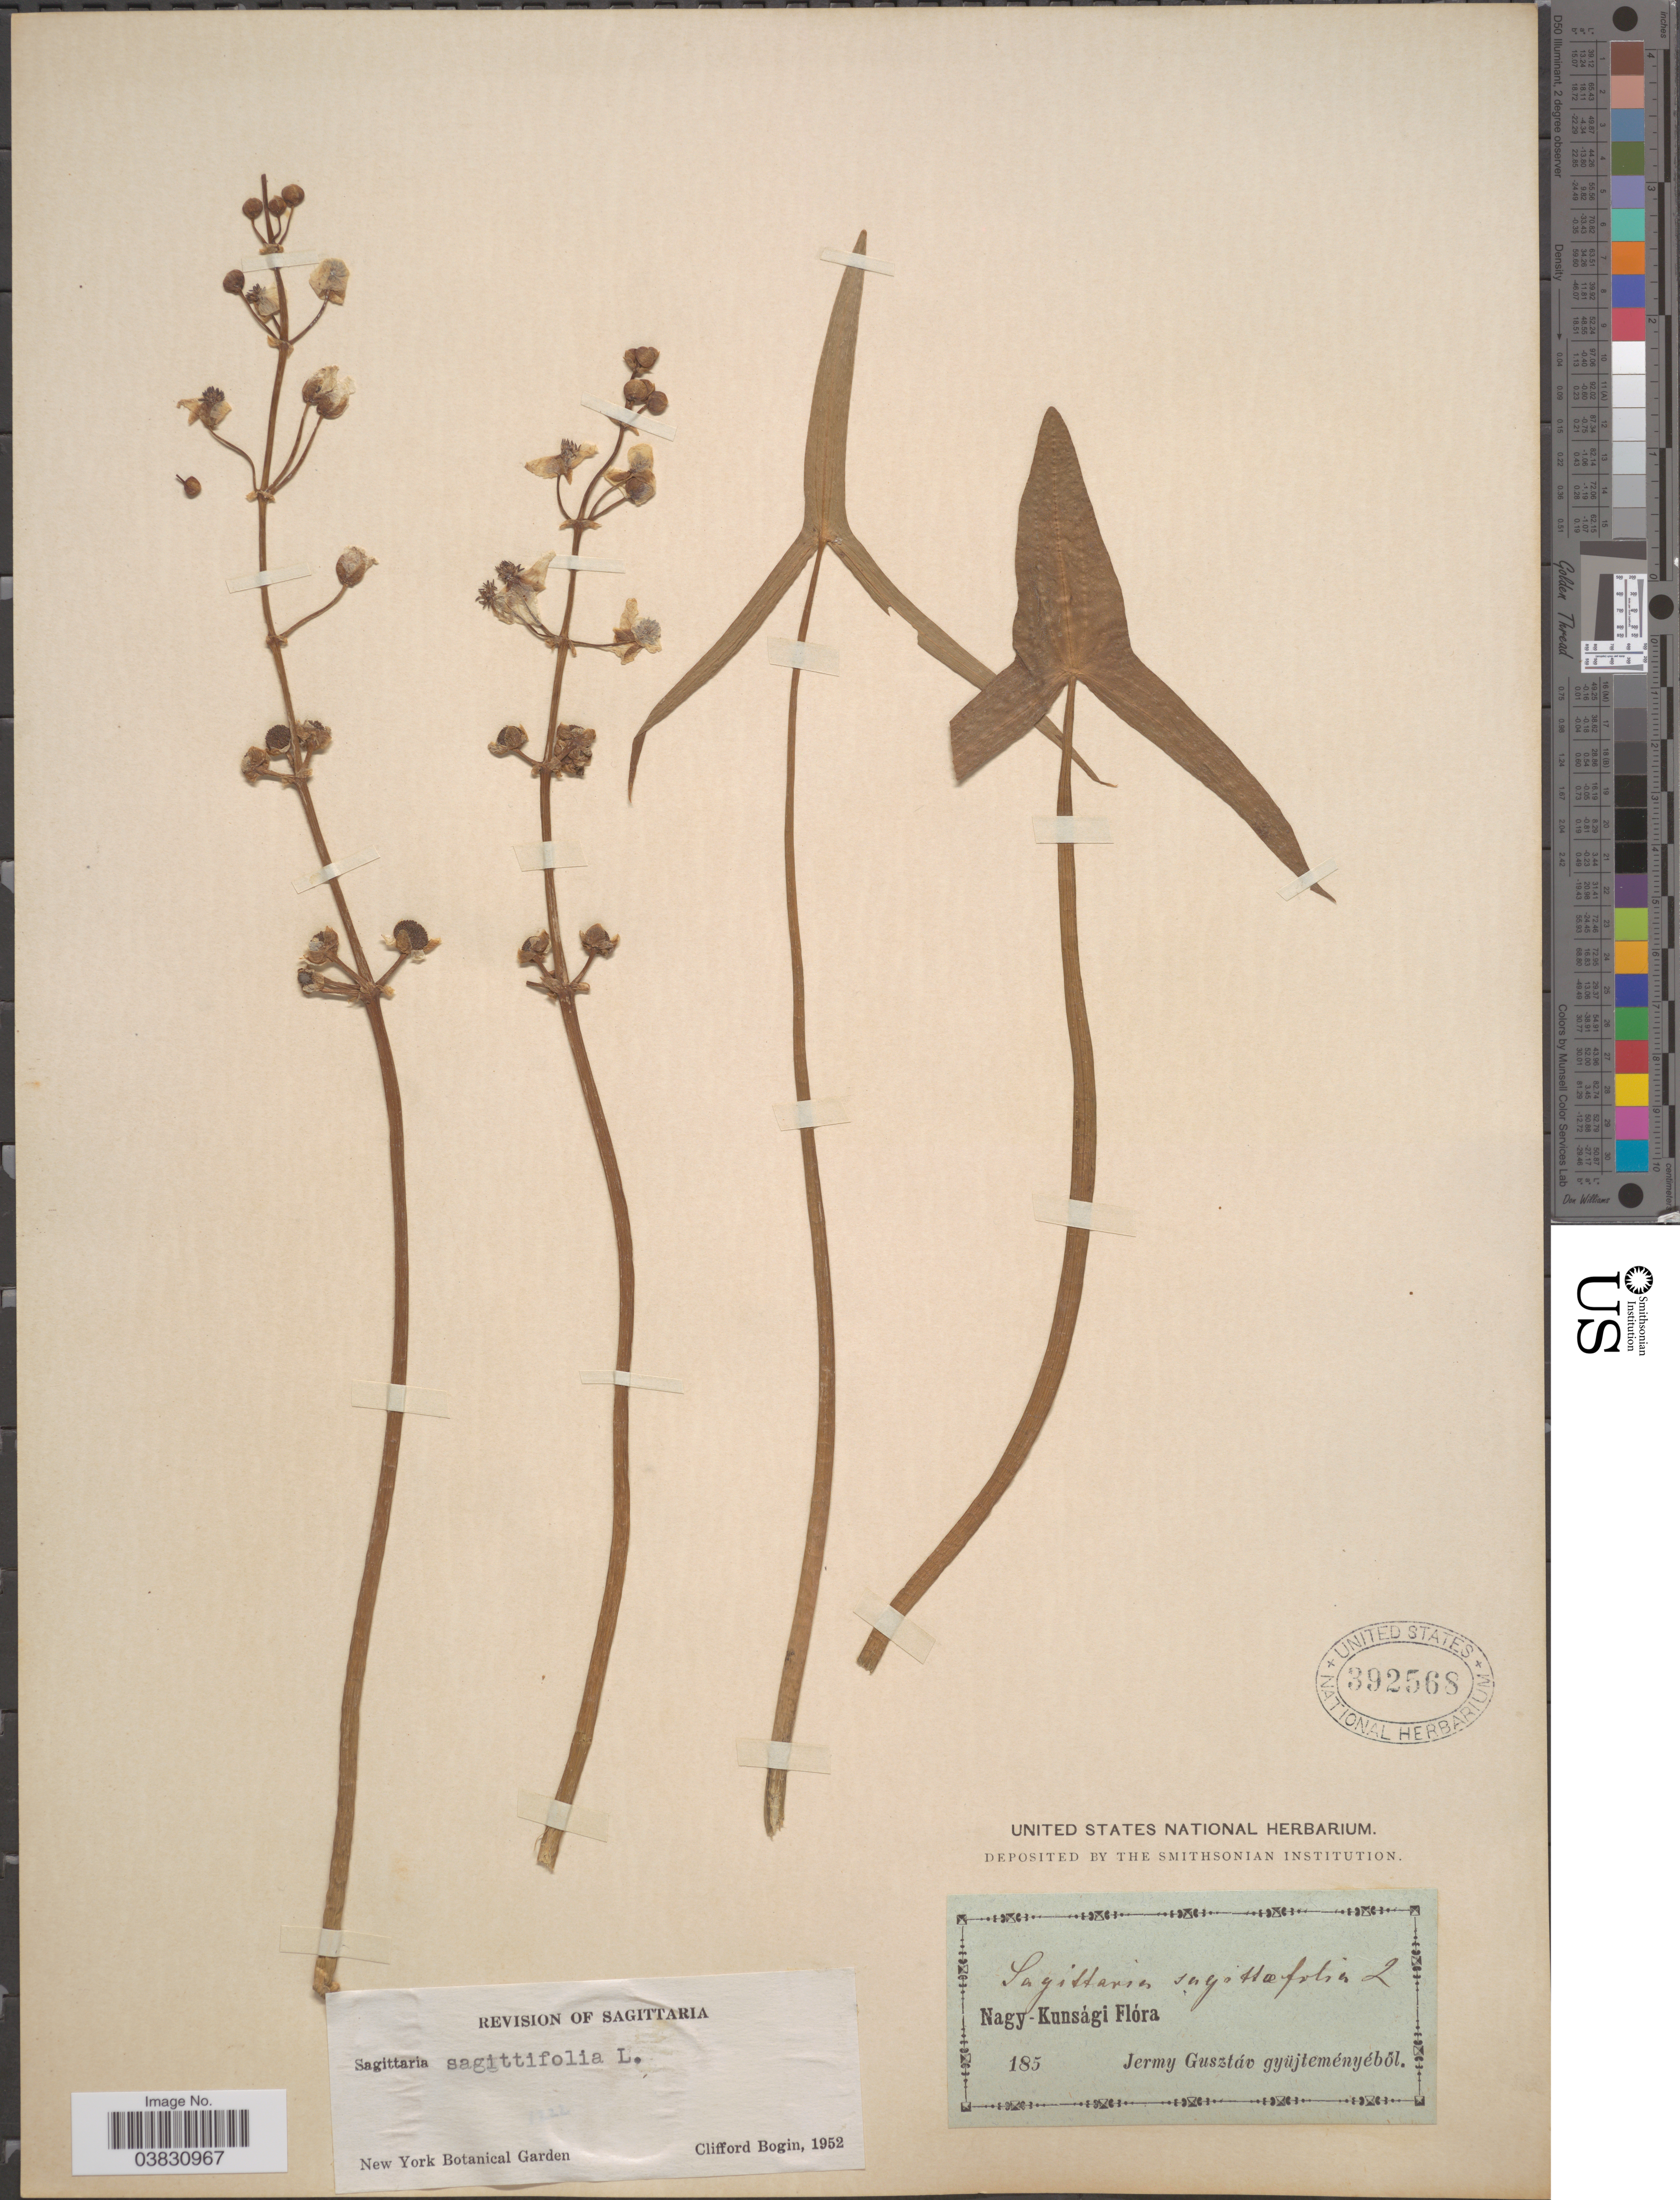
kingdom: Plantae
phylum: Tracheophyta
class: Liliopsida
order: Alismatales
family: Alismataceae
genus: Sagittaria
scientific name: Sagittaria sagittifolia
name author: L.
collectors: G. Jermy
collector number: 185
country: Hungary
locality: Nagy-Kunsági.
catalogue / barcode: US 392568